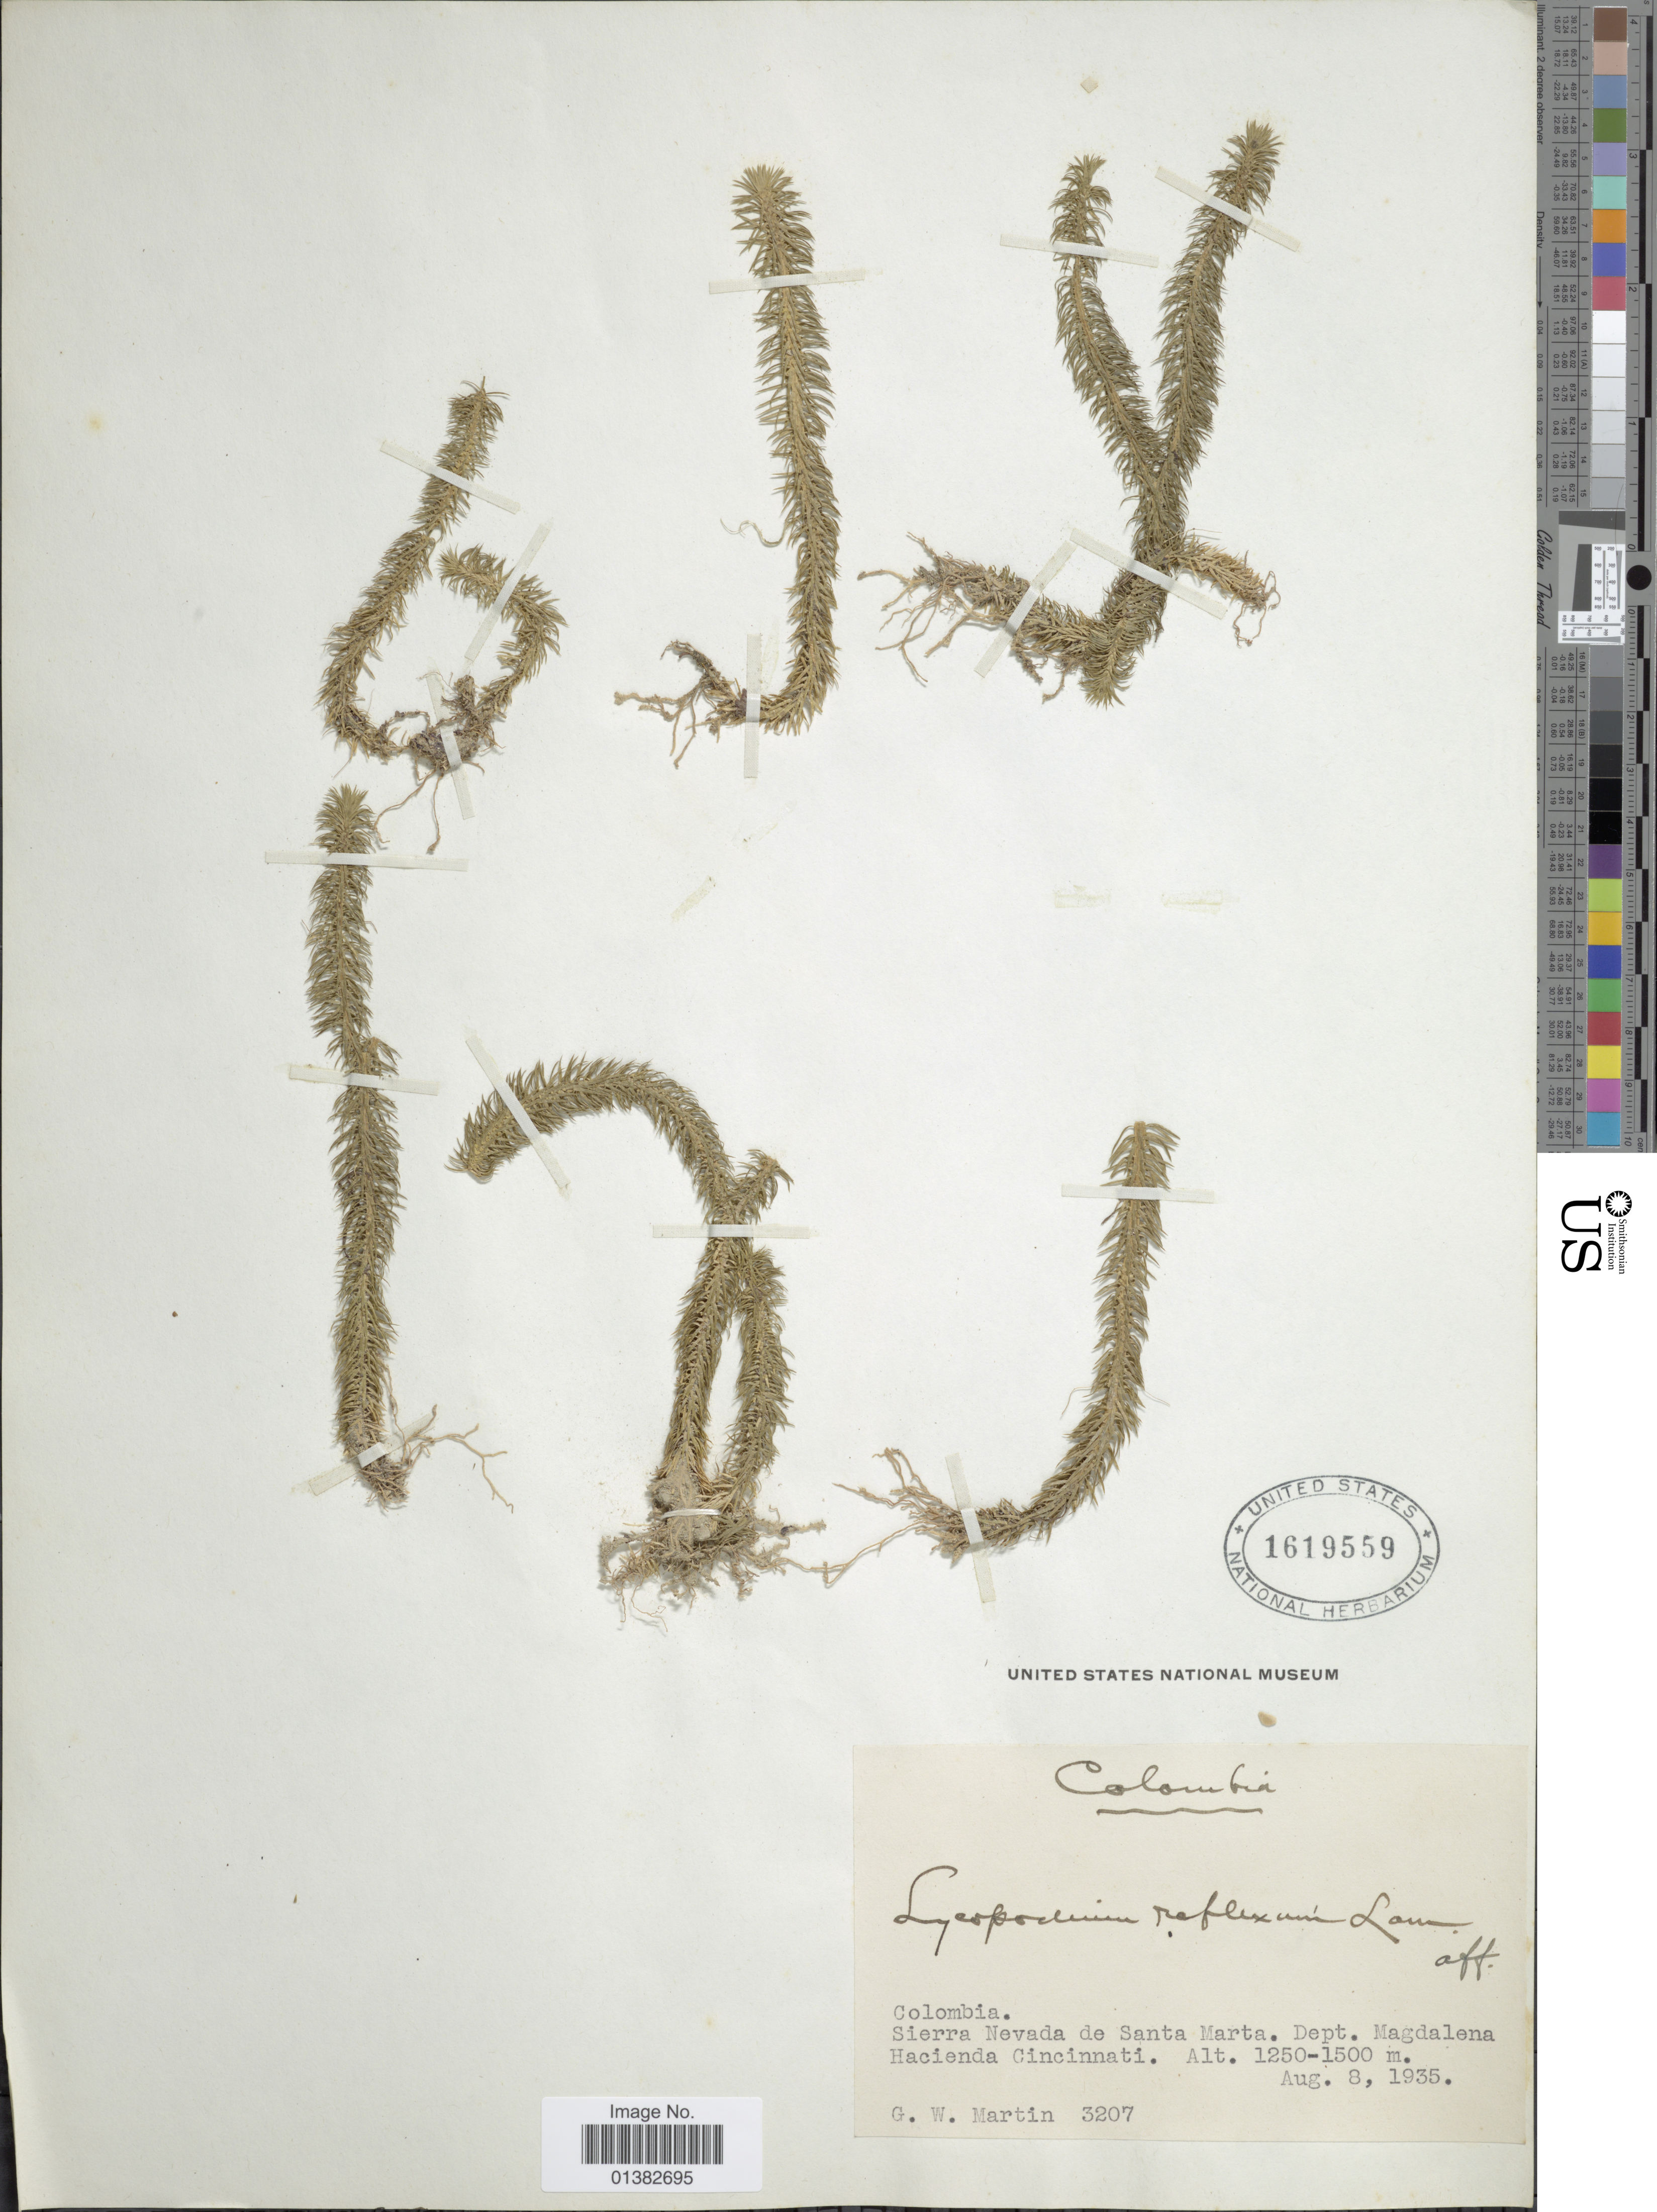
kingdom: Plantae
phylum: Tracheophyta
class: Lycopodiopsida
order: Lycopodiales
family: Lycopodiaceae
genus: Phlegmariurus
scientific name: Phlegmariurus reflexus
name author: (Lam.) B. Øllg.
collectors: G. W. Martin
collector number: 3207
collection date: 1935-08-08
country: Colombia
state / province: Magdalena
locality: Sierra Nevada de Santa Marta. Hacienda Cincinnati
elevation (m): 1250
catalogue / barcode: US 1619559